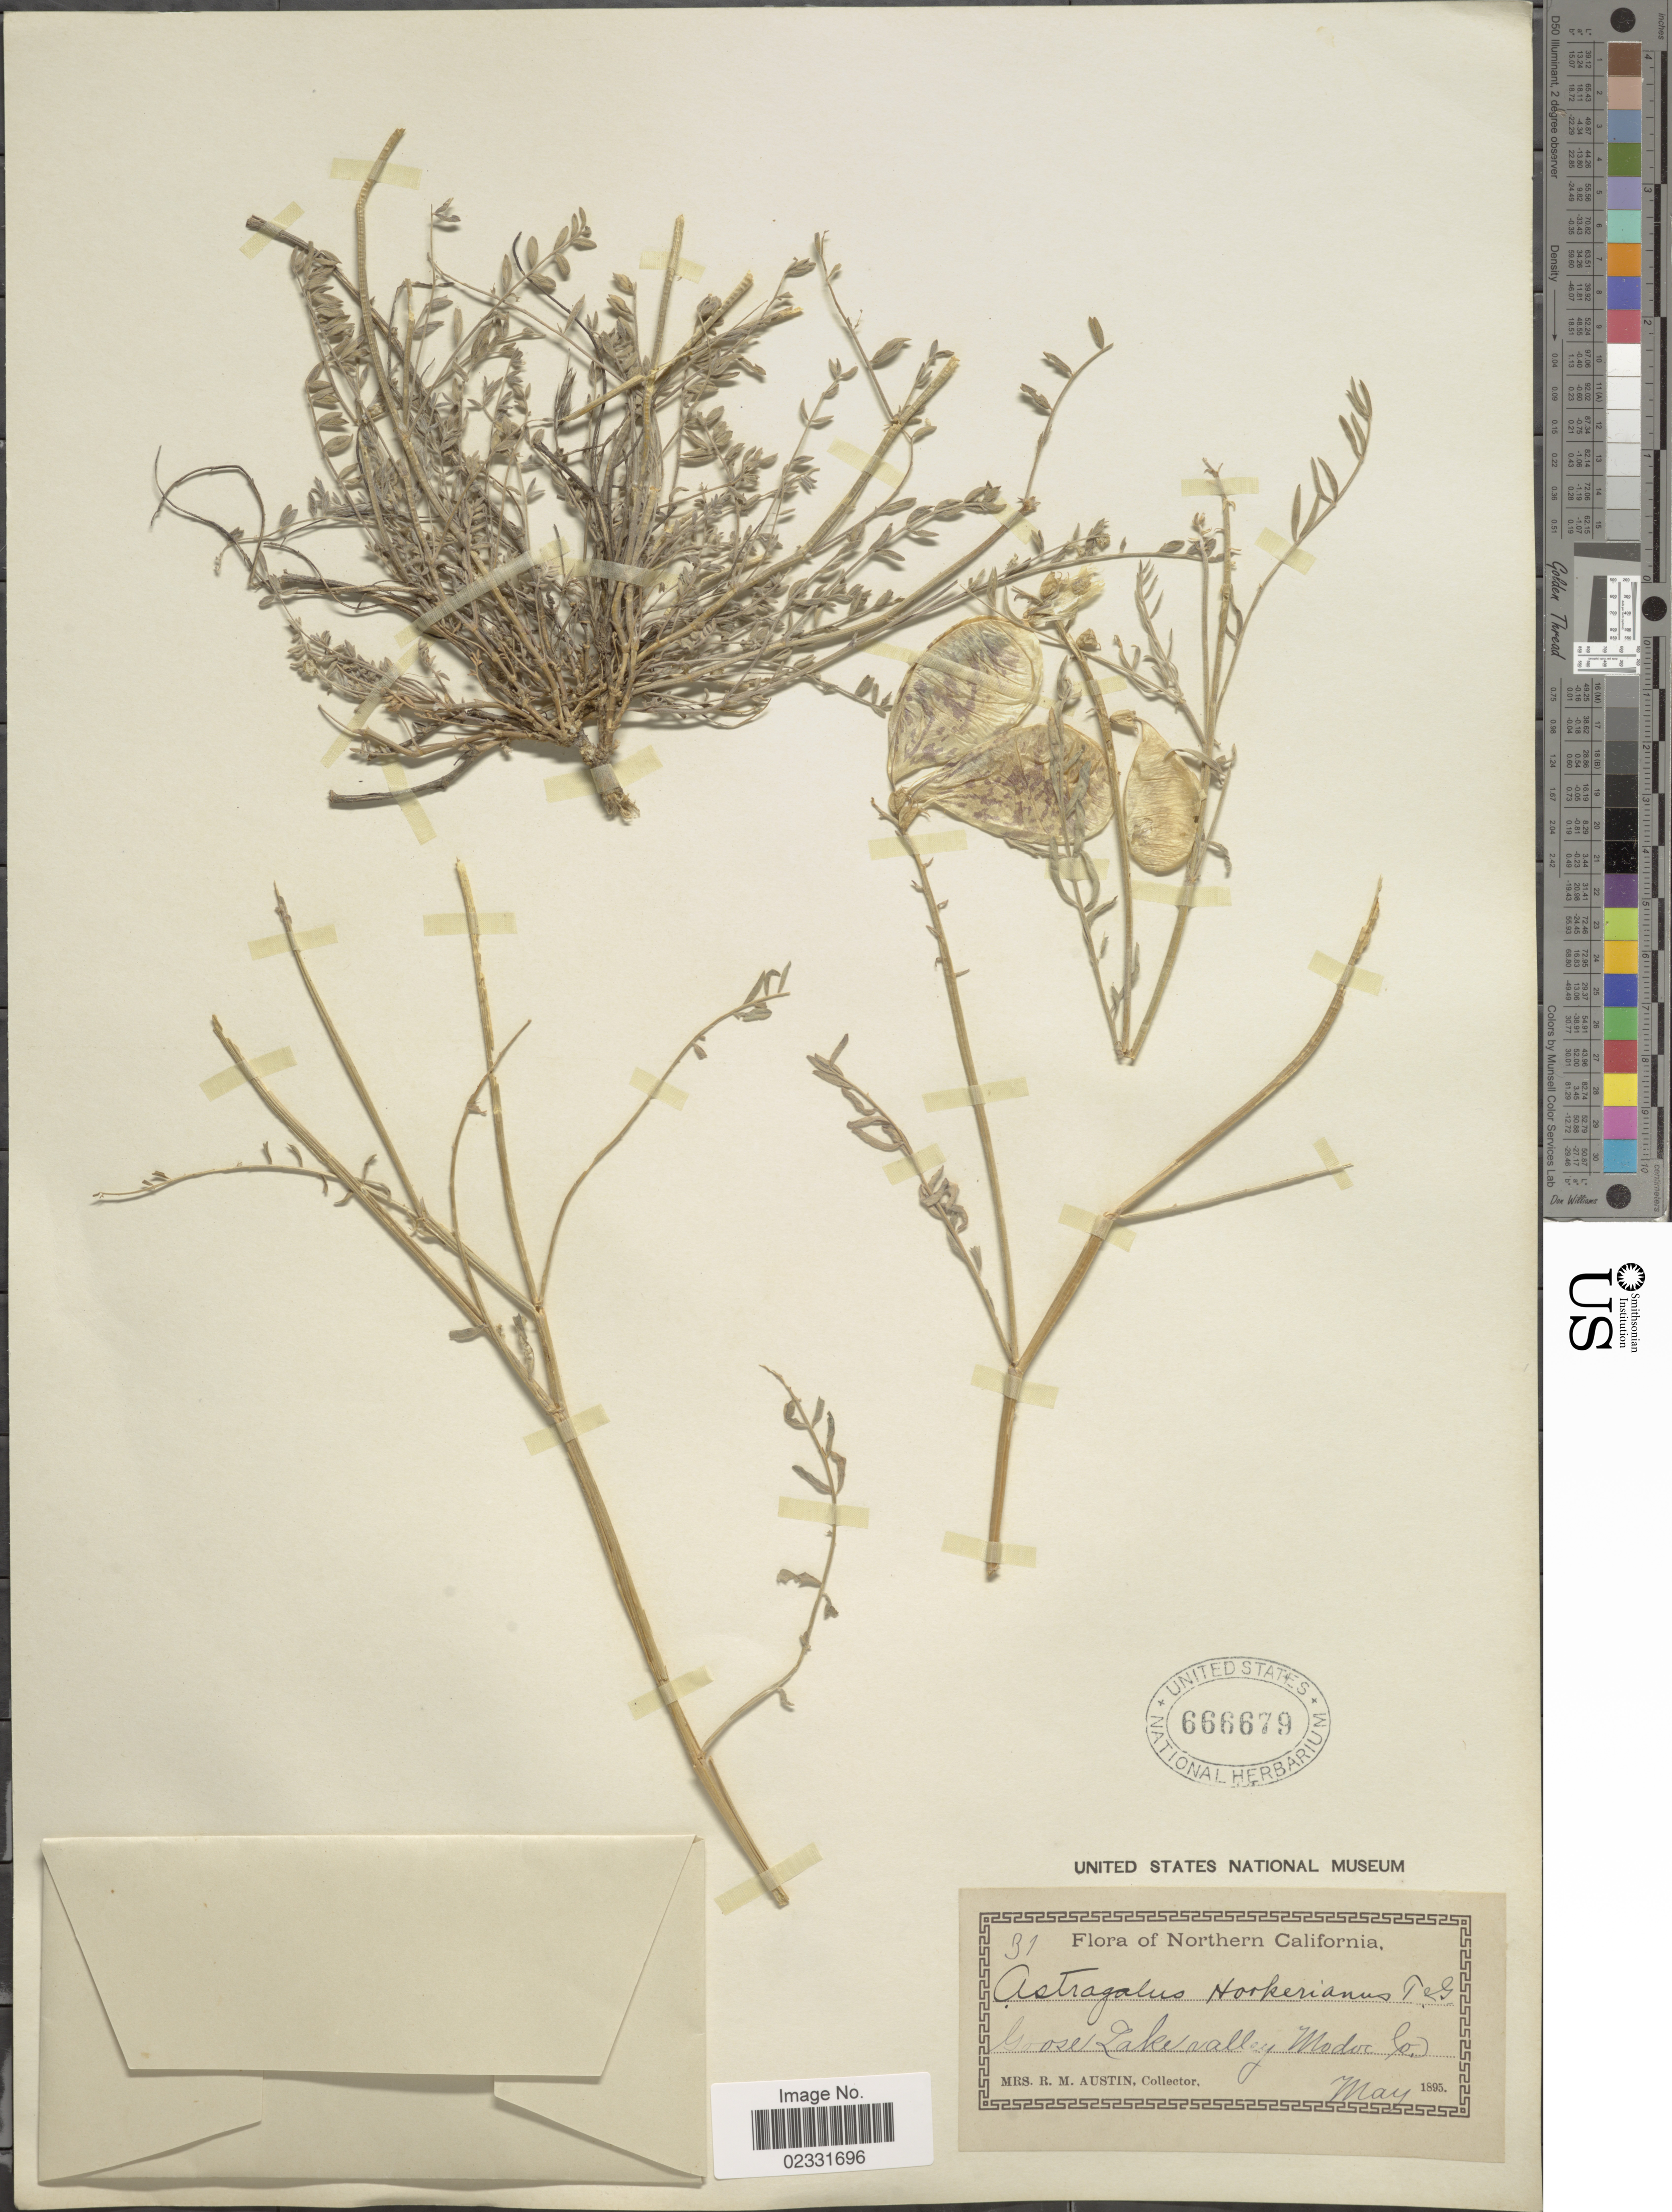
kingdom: Plantae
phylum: Tracheophyta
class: Magnoliopsida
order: Fabales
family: Fabaceae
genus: Astragalus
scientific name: Astragalus hookerianus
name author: D. Dietr.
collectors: R. Austin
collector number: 31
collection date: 1895-05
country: United States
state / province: California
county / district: Modoc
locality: Northern California, Goose Lake valley, Modoc Co.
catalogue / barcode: US 666679